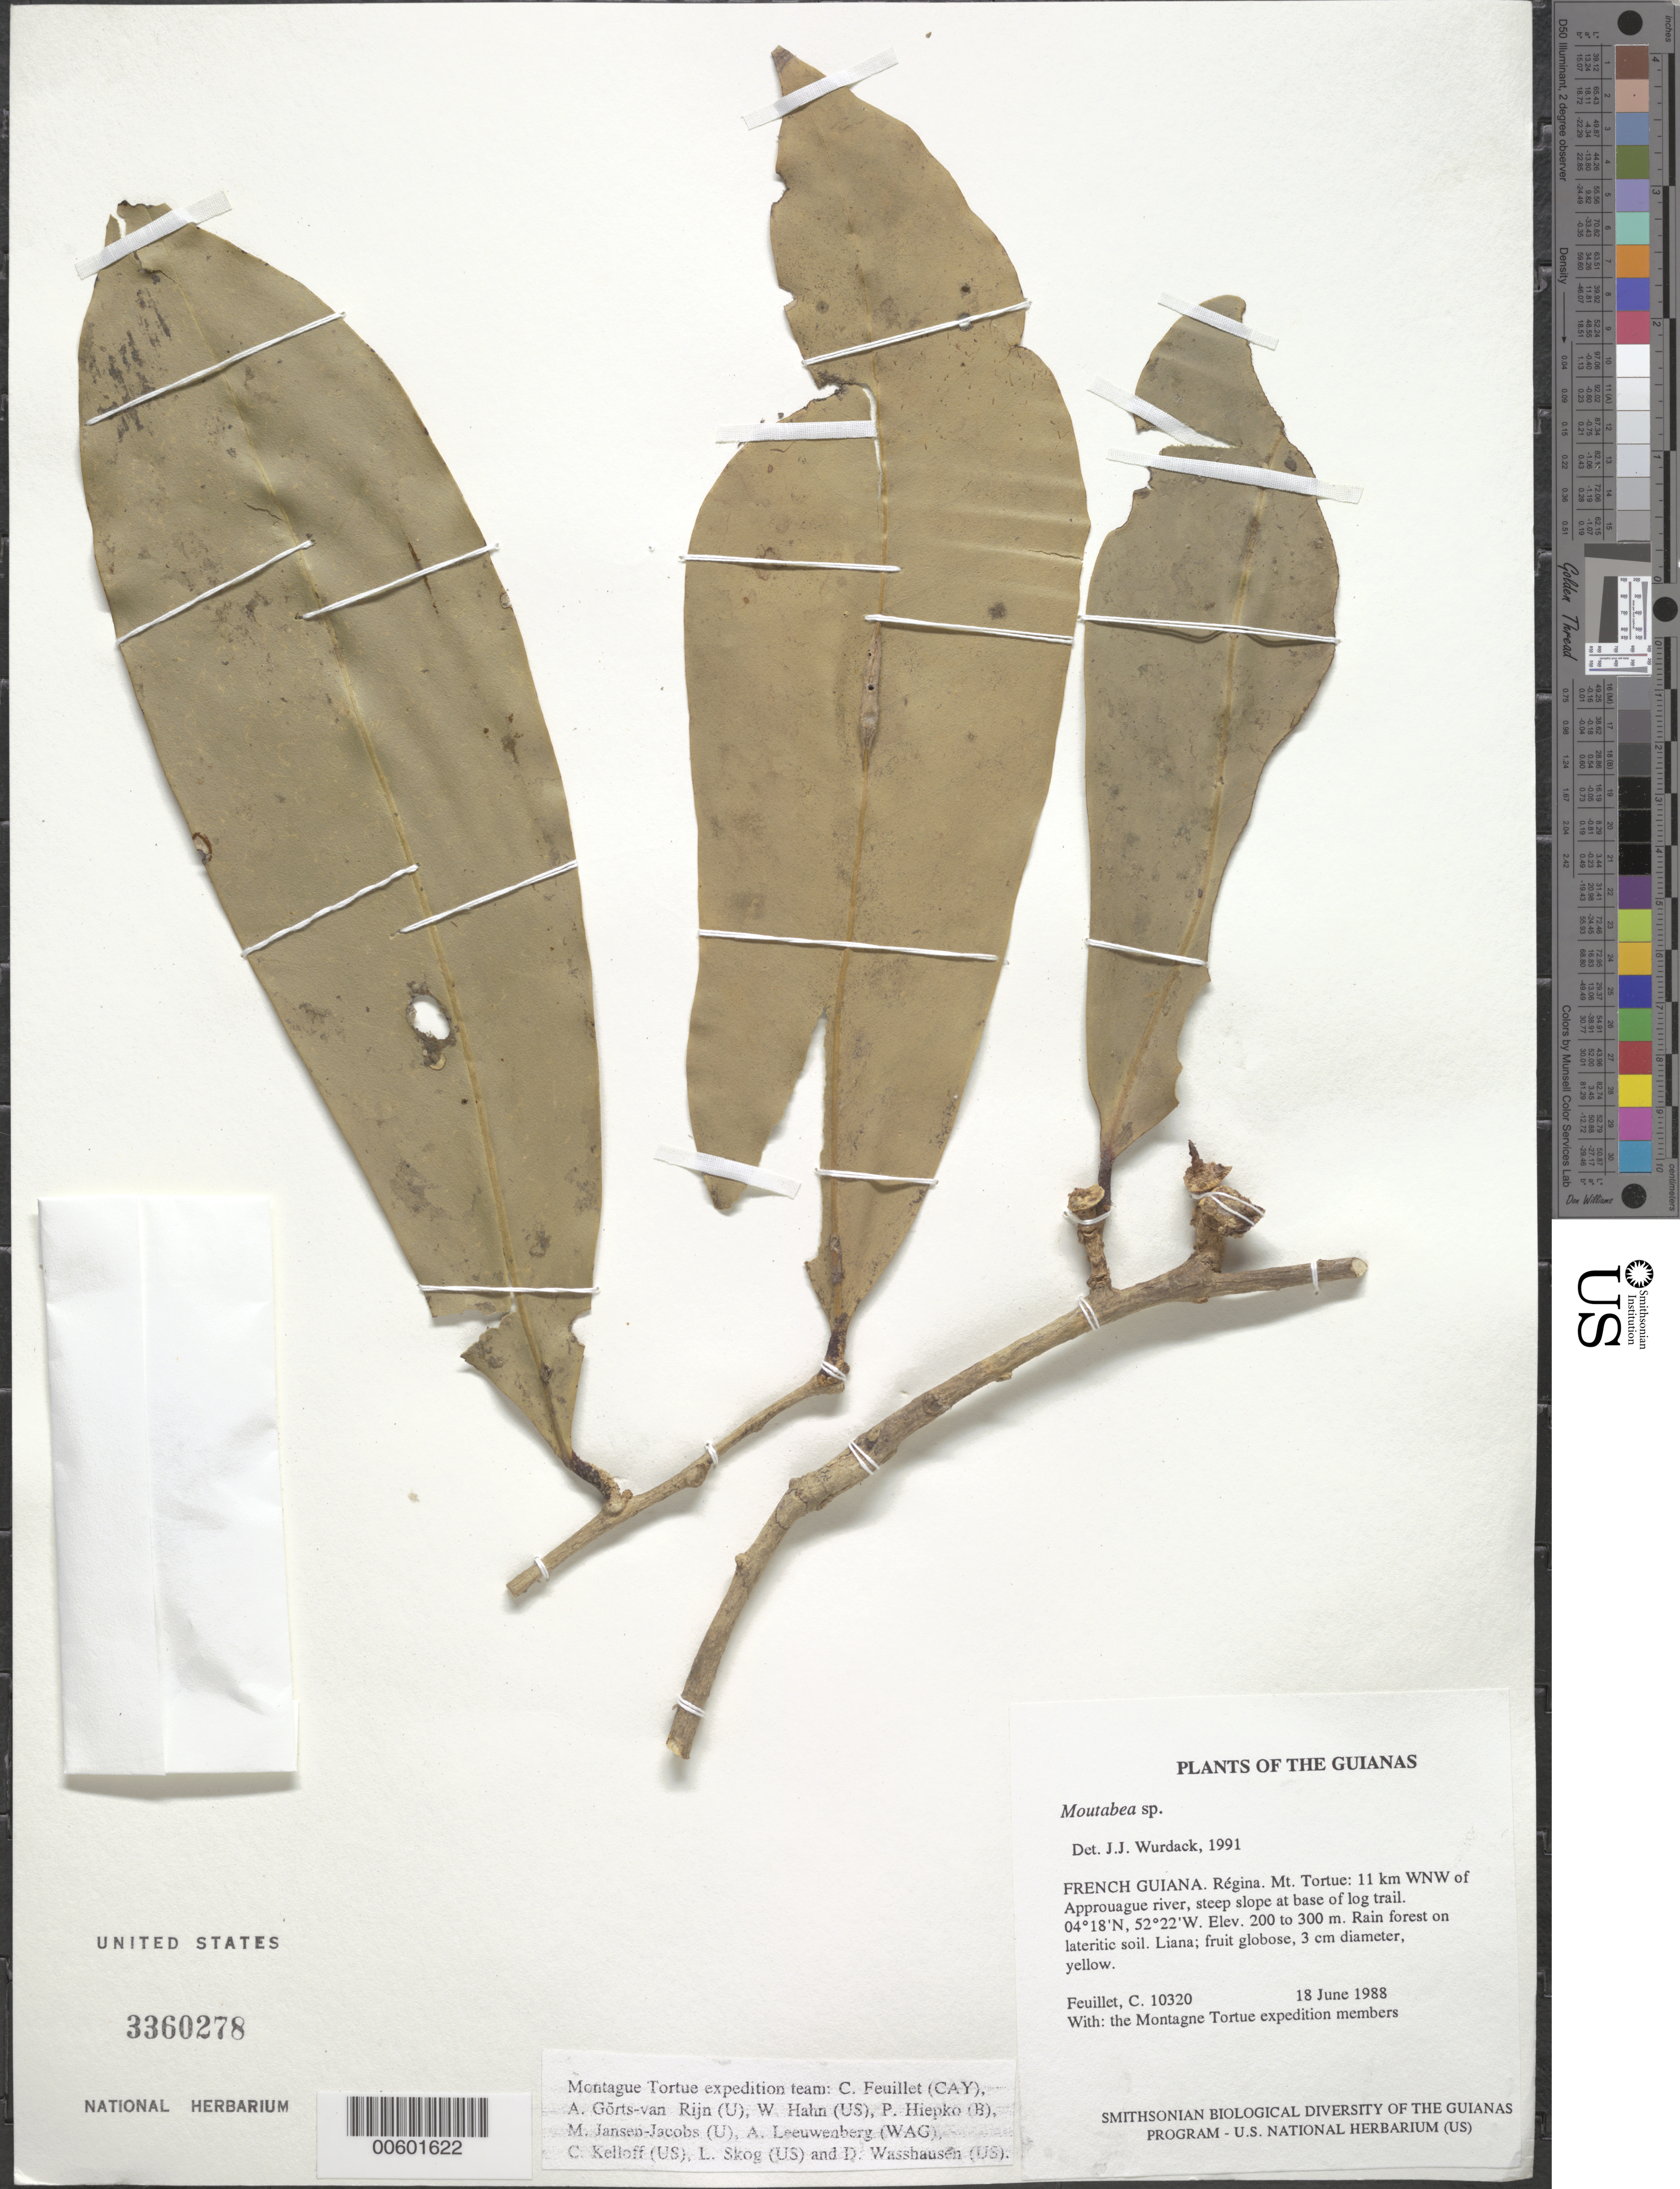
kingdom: Plantae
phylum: Tracheophyta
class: Magnoliopsida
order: Fabales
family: Polygalaceae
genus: Moutabea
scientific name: Moutabea sp.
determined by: Wurdack, John J., (US), US (UNITED STATES)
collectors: C. Feuillet & Montagne Torte Exped. members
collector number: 10320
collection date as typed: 18 June 1988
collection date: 1988-06-18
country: French Guiana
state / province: Cayenne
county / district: Regina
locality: Mt. Tortue: 11 km WNW of Approuague river, steep slope at base of log trail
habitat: Rain forest on lateritic soil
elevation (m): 200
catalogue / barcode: US 3360278